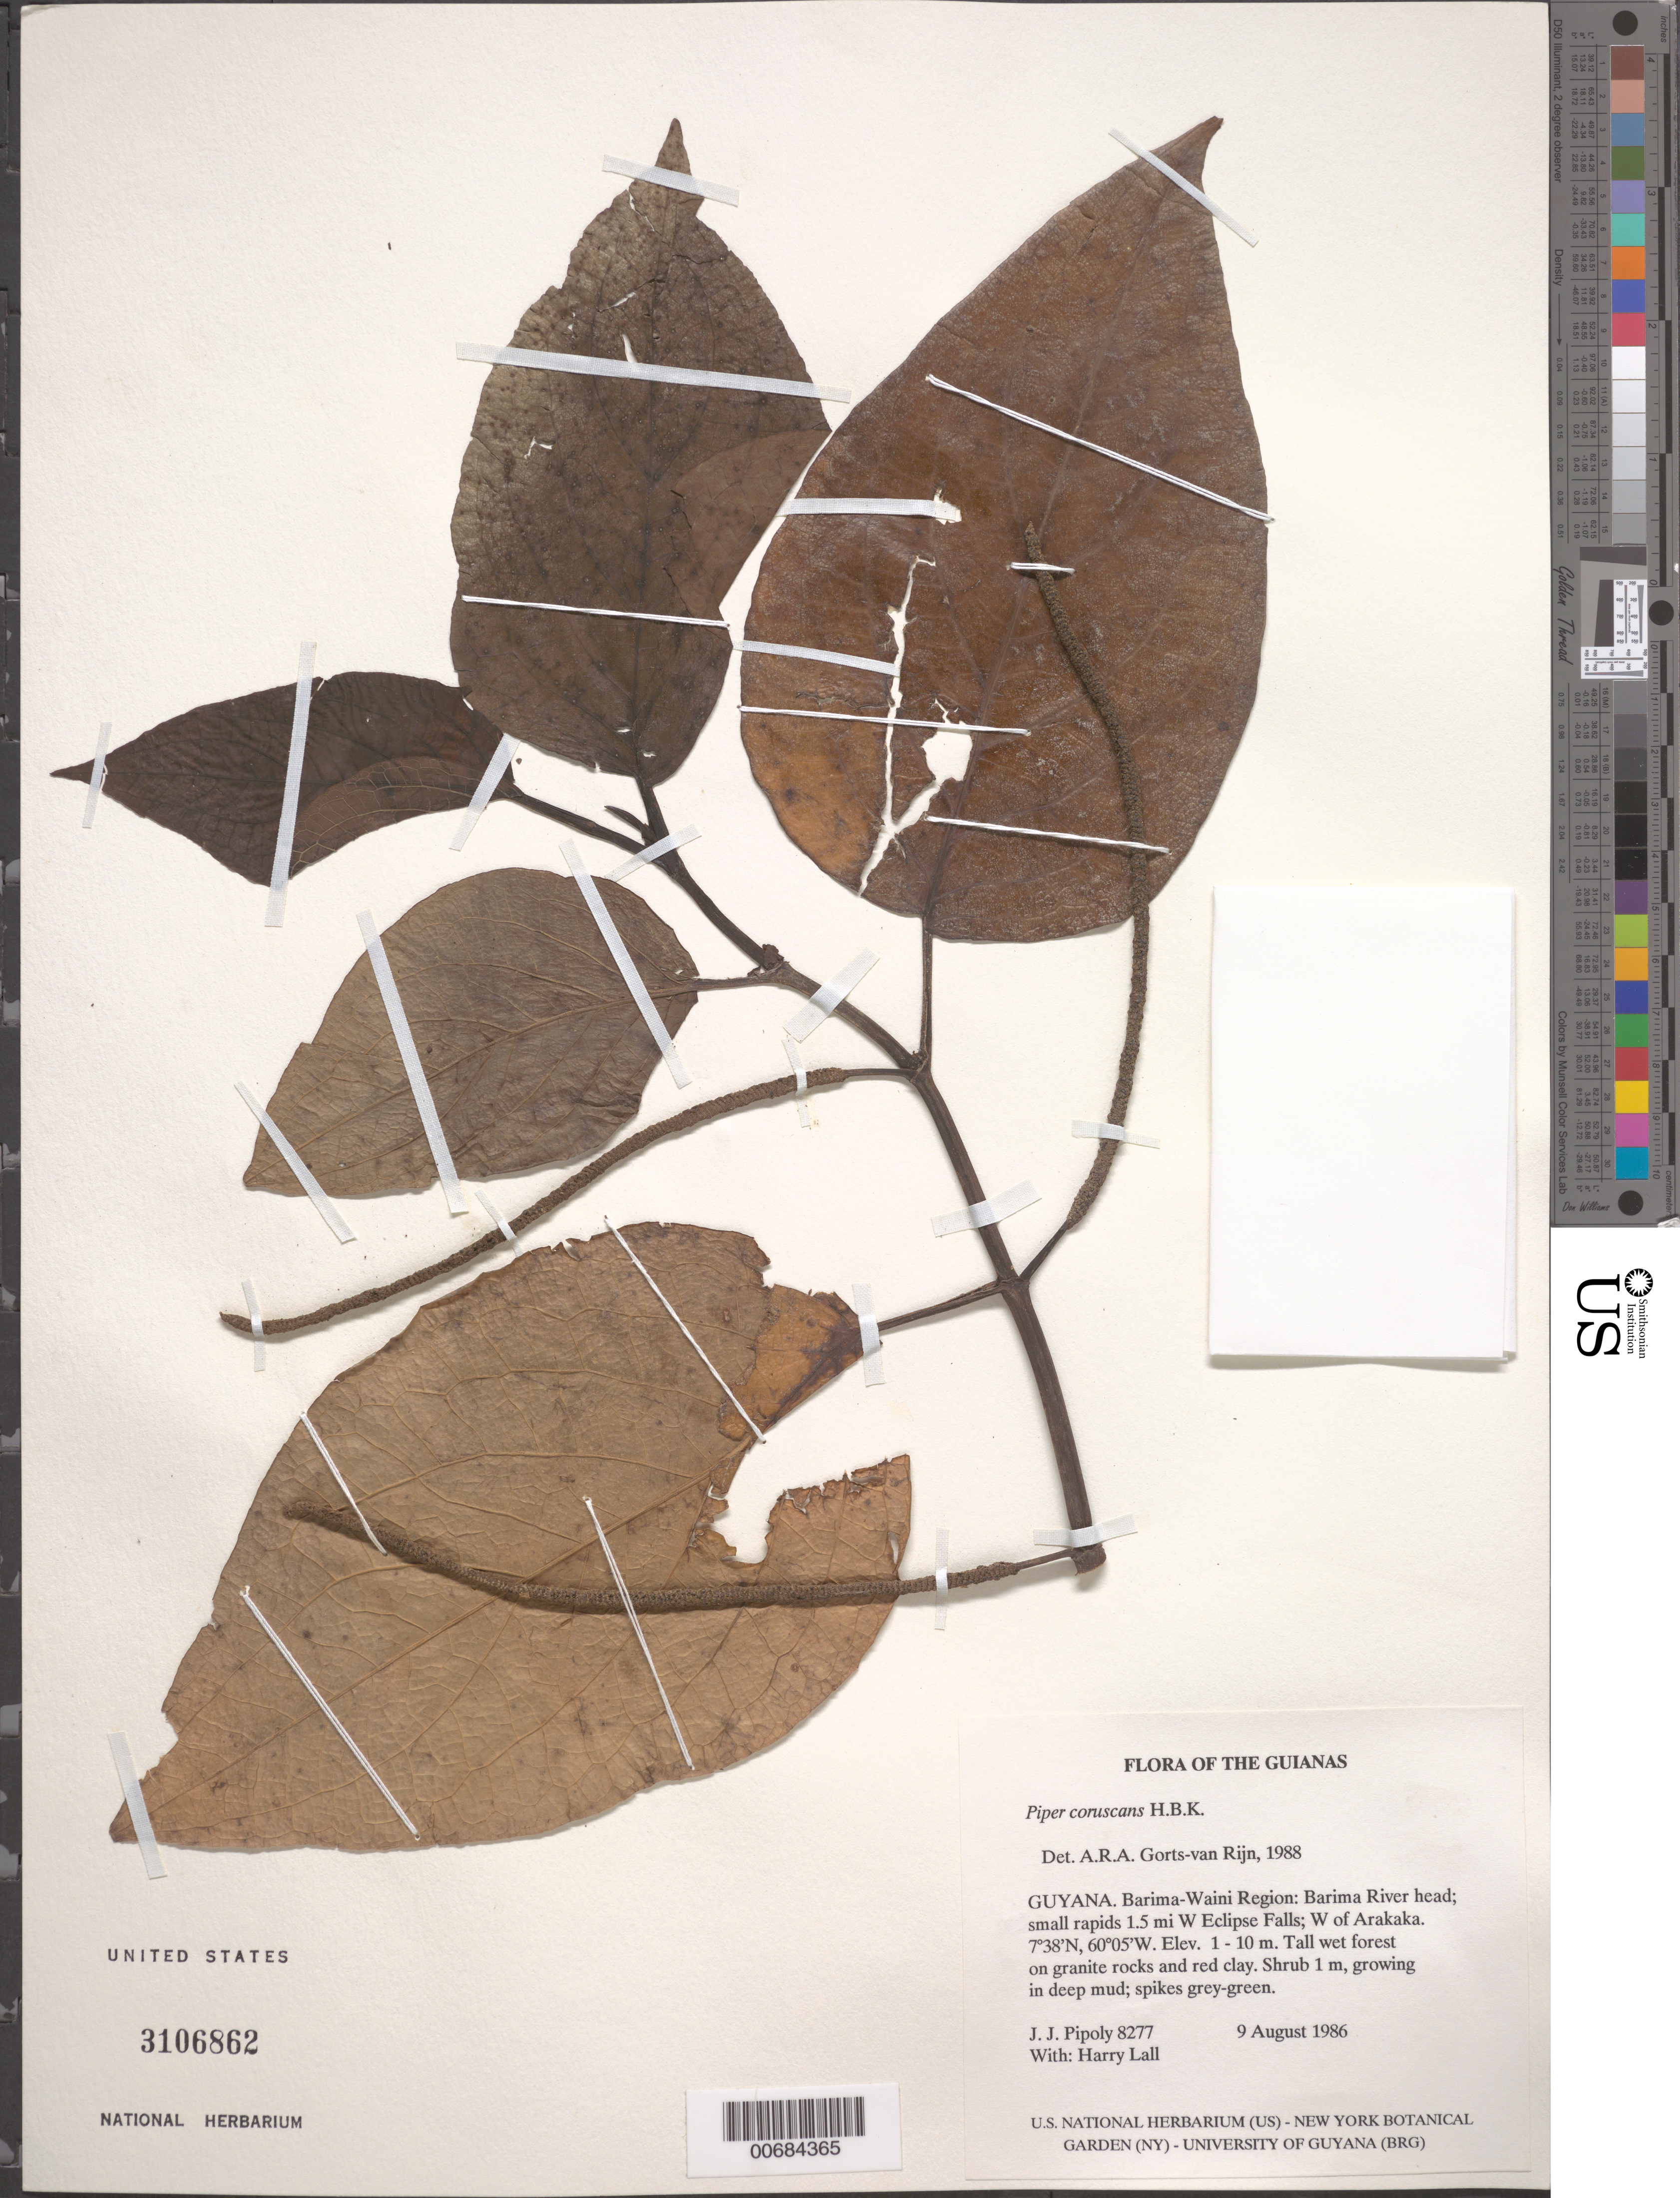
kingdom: Plantae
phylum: Tracheophyta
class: Magnoliopsida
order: Piperales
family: Piperaceae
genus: Piper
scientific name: Piper coruscans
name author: Kunth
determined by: Görts-van Rijn, A. R. A.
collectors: J. J. Pipoly & H. Lall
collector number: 8277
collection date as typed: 9 August 1986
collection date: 1986-08-09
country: Guyana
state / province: Barima-Waini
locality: Barima River head; small rapids 1.5 mi W Eclipse Falls; W of Arakaka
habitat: Tall wet forest on granite rocks and red clay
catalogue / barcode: US 3106862